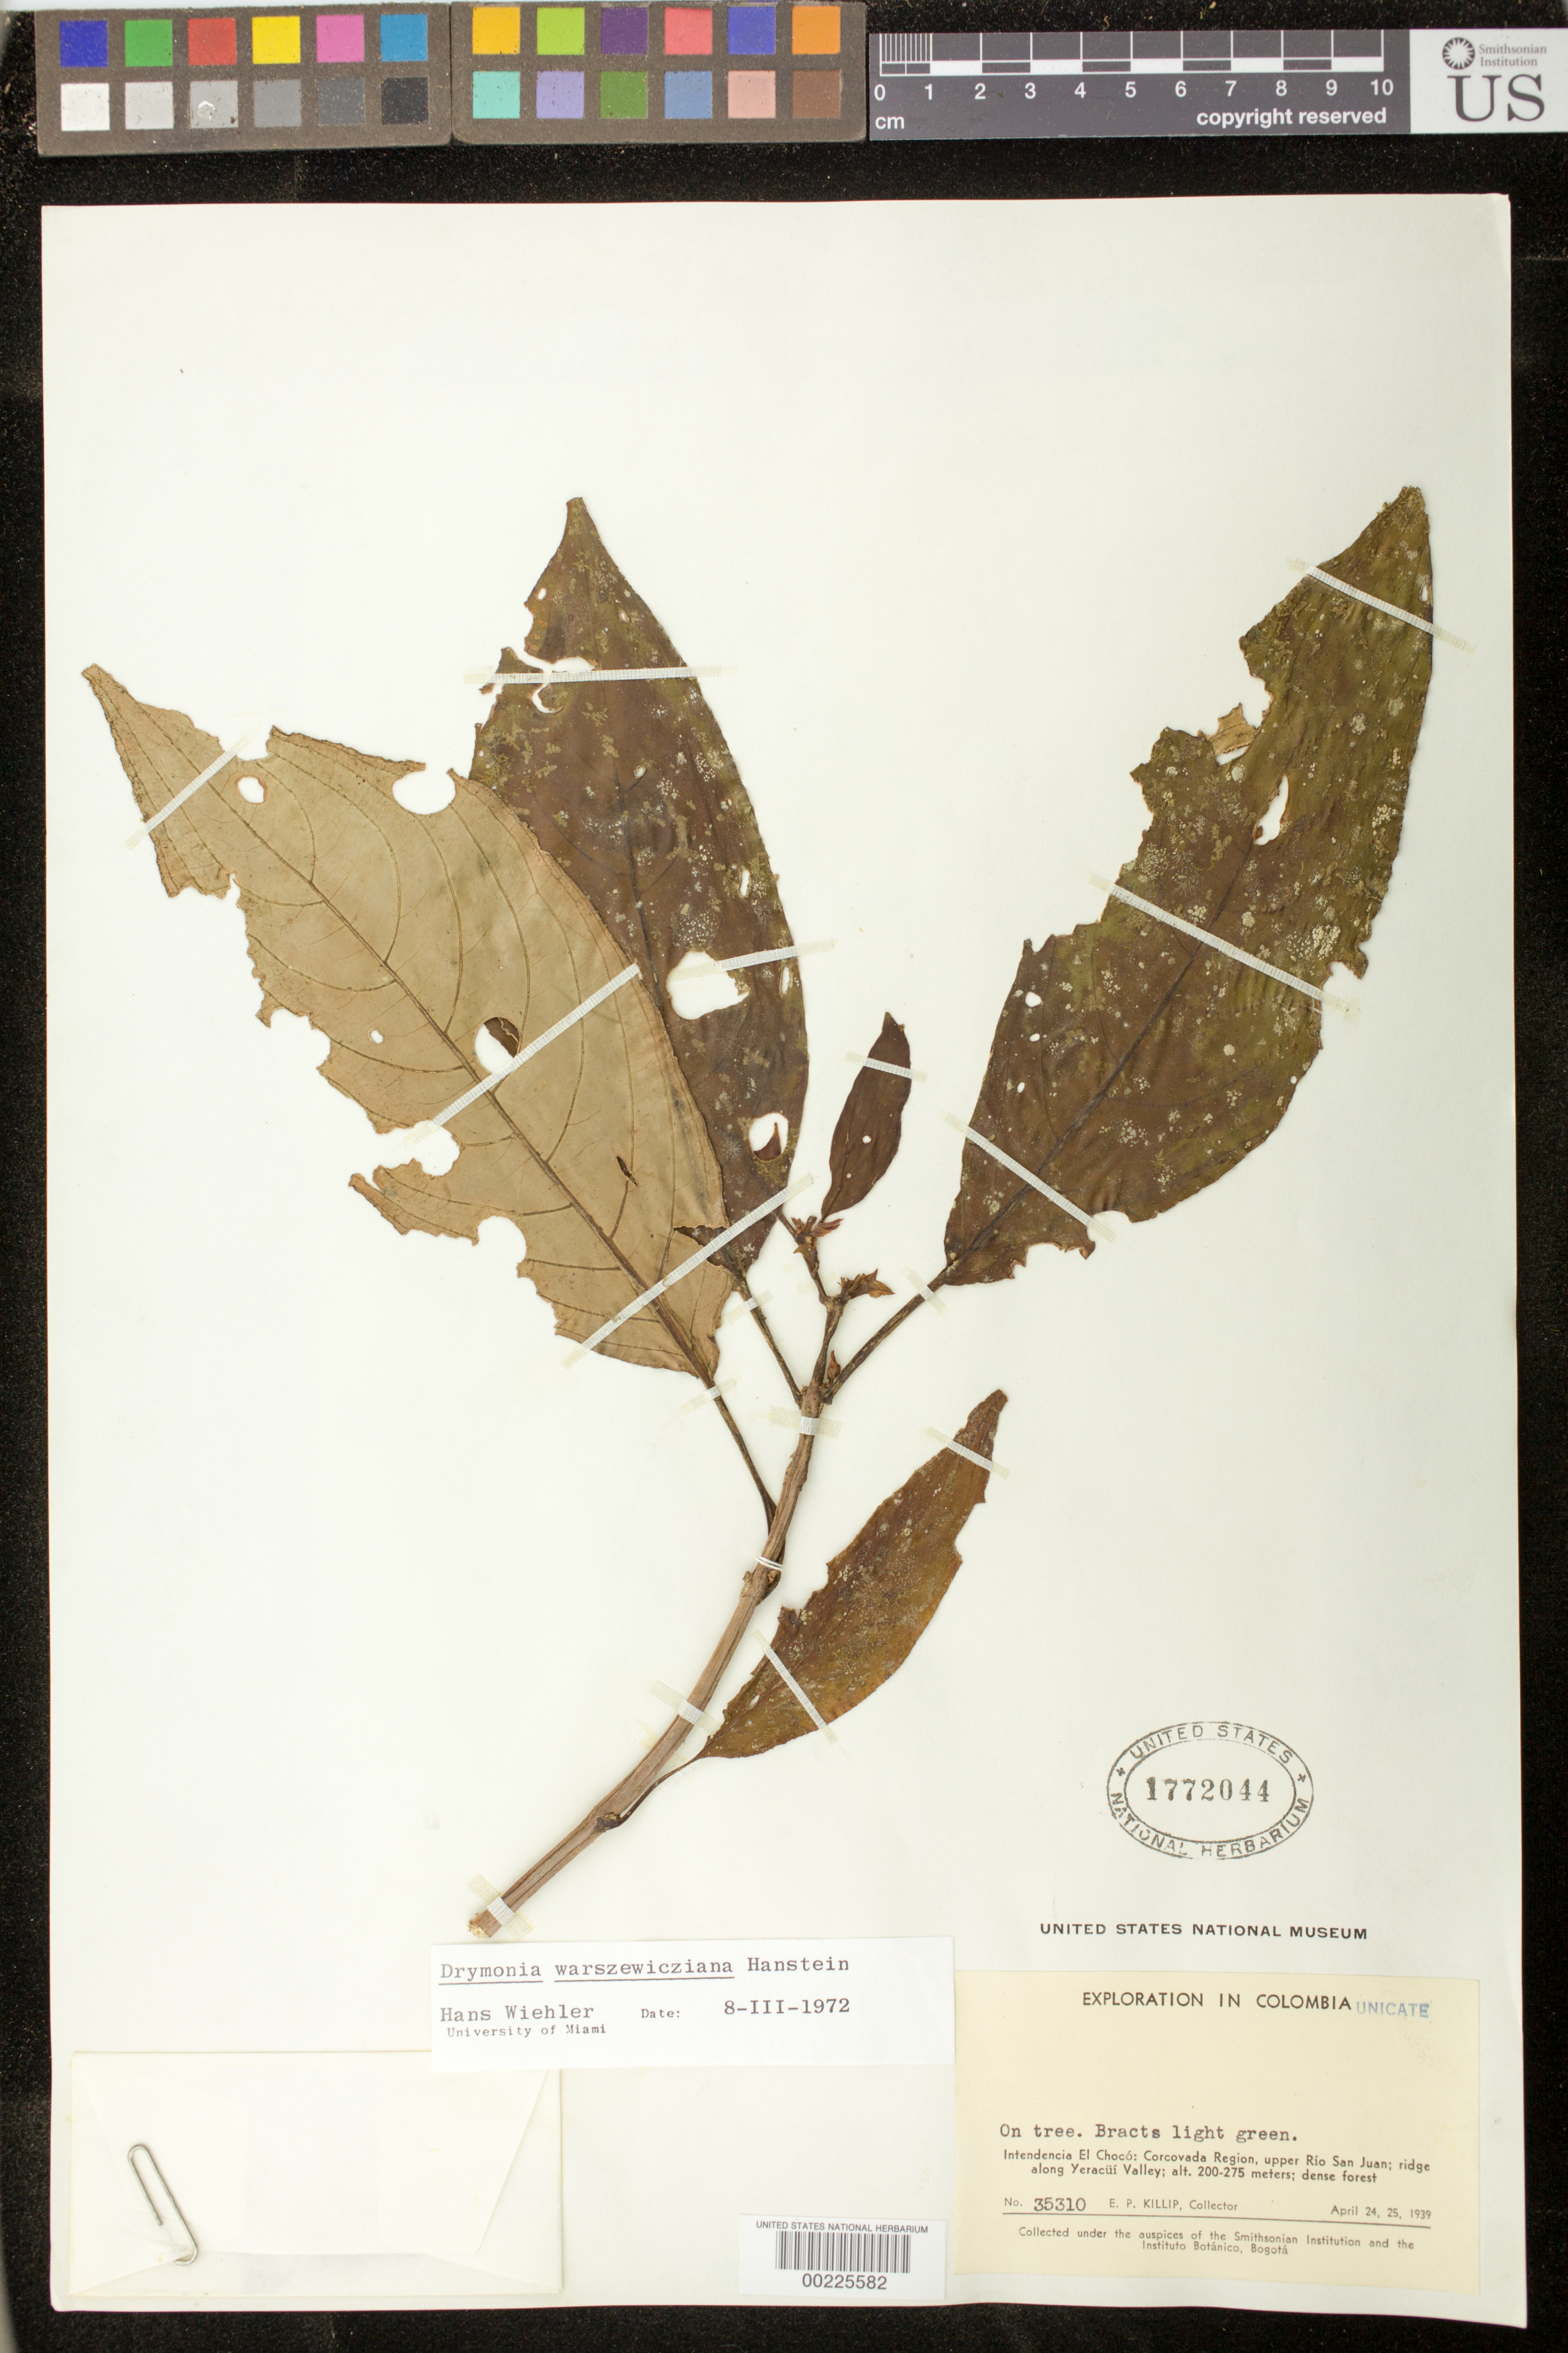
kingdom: Plantae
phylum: Tracheophyta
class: Magnoliopsida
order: Lamiales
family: Gesneriaceae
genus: Drymonia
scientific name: Drymonia warszewicziana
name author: Hanst.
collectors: E. P. Killip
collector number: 35310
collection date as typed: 24-25 Apr 1939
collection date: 1939-04-24/1939-04-25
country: Colombia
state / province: Chocó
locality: Corcovada Region, upper Río San Juan; ridge along Yeracúí Valley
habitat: Dense forest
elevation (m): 200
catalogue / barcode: US 1772044